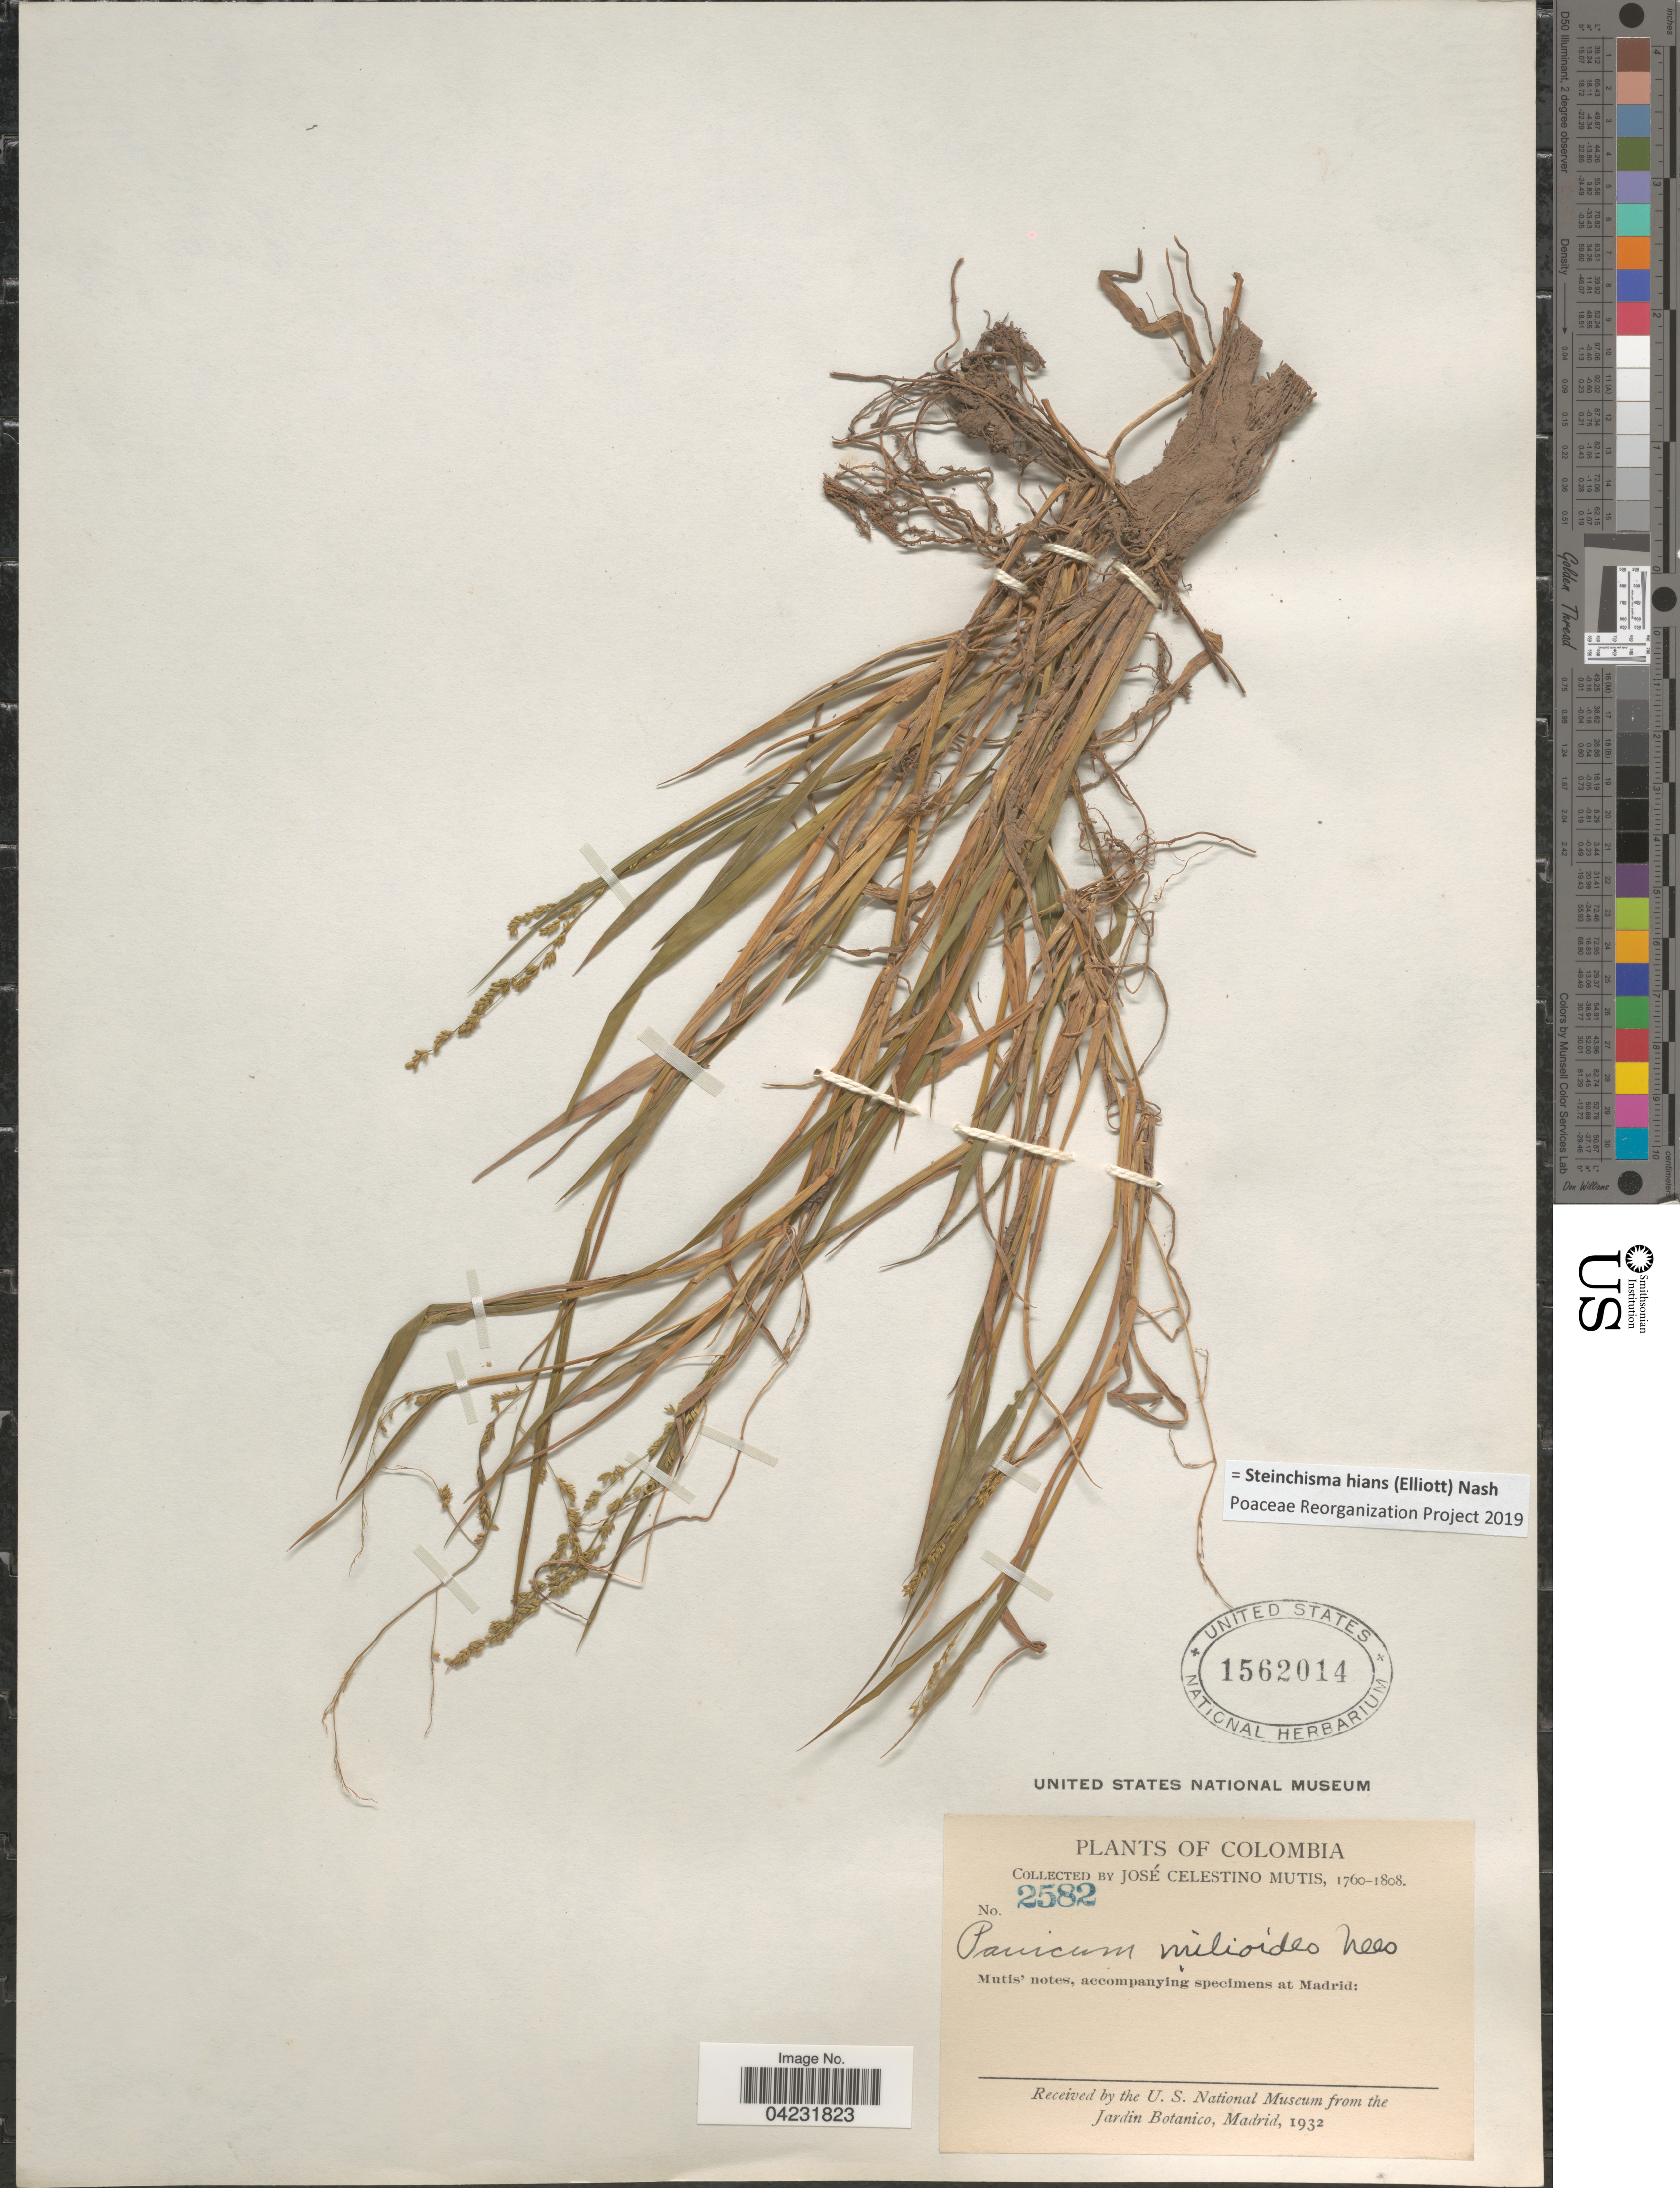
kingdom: Plantae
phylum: Tracheophyta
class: Liliopsida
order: Poales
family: Poaceae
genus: Steinchisma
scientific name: Steinchisma hians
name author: (Elliott) Nash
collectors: J. C. B. Mutis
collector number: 2582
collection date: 1760/1808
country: Colombia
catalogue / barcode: US 1562014